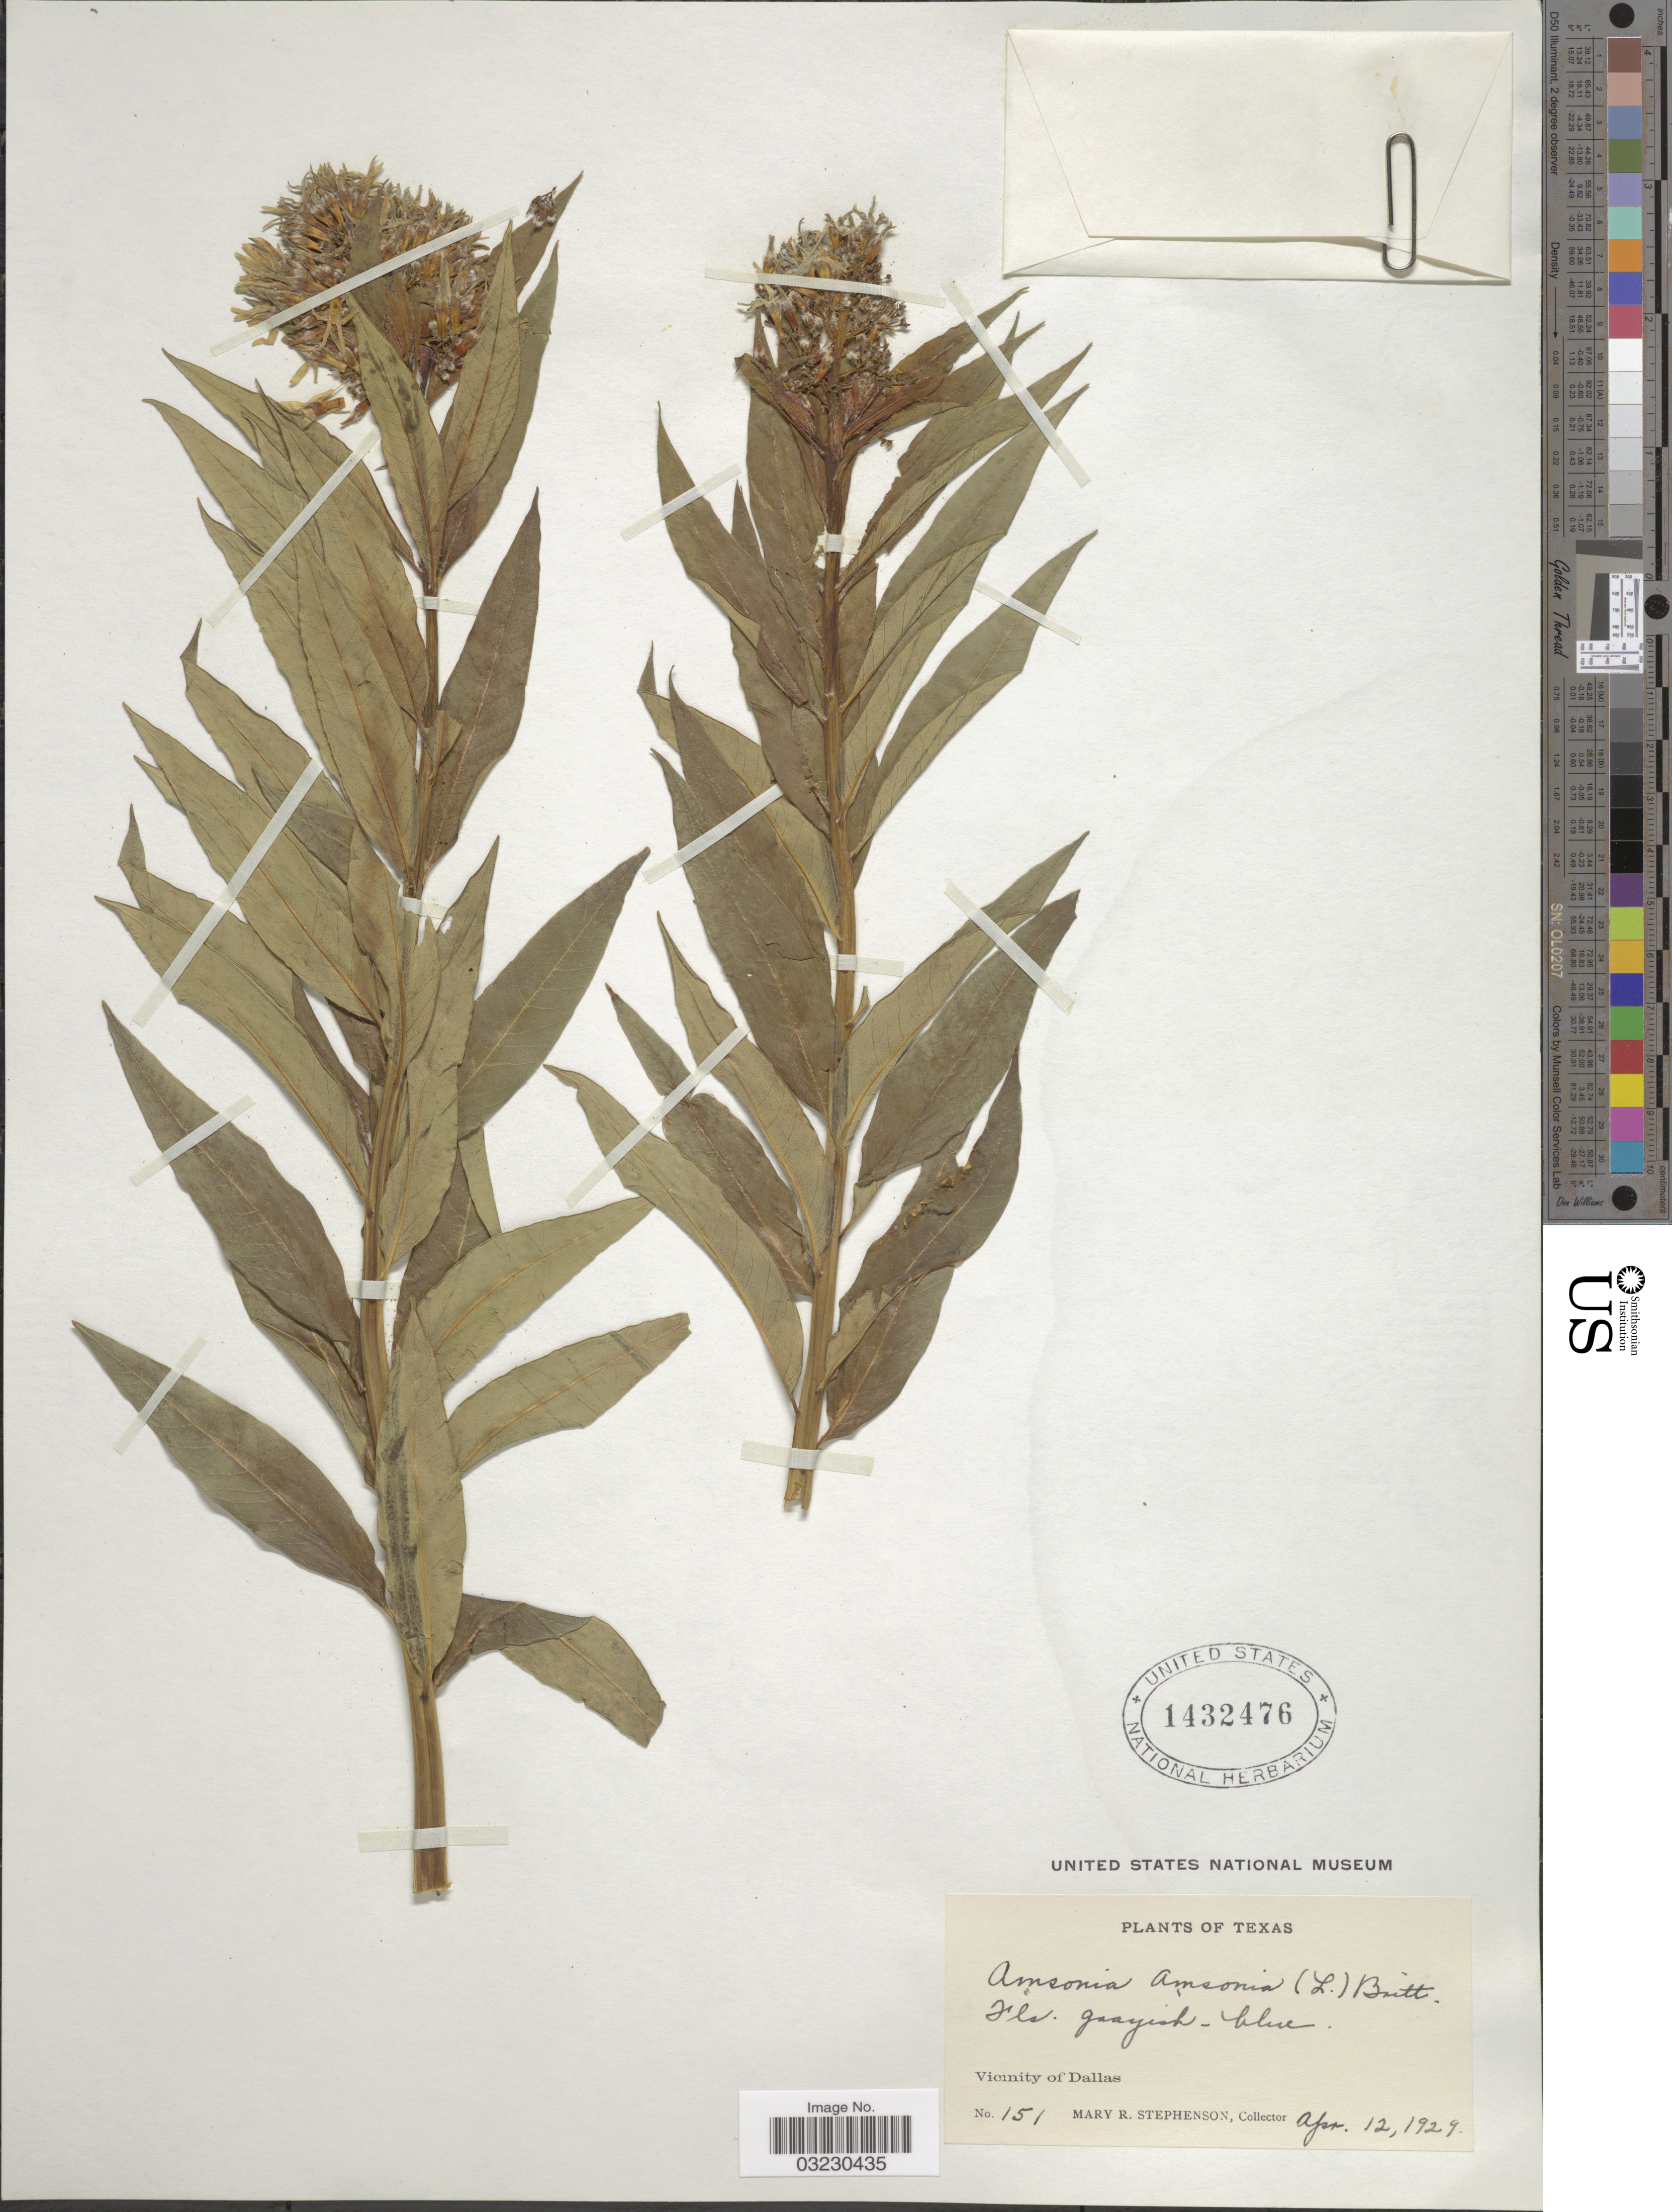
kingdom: Plantae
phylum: Tracheophyta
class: Magnoliopsida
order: Gentianales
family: Apocynaceae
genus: Amsonia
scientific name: Amsonia illustris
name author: Woodson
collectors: M. Stephenson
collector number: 151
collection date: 1929-04-12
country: United States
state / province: Texas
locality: Vicinity of Dallas.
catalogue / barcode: US 1432476